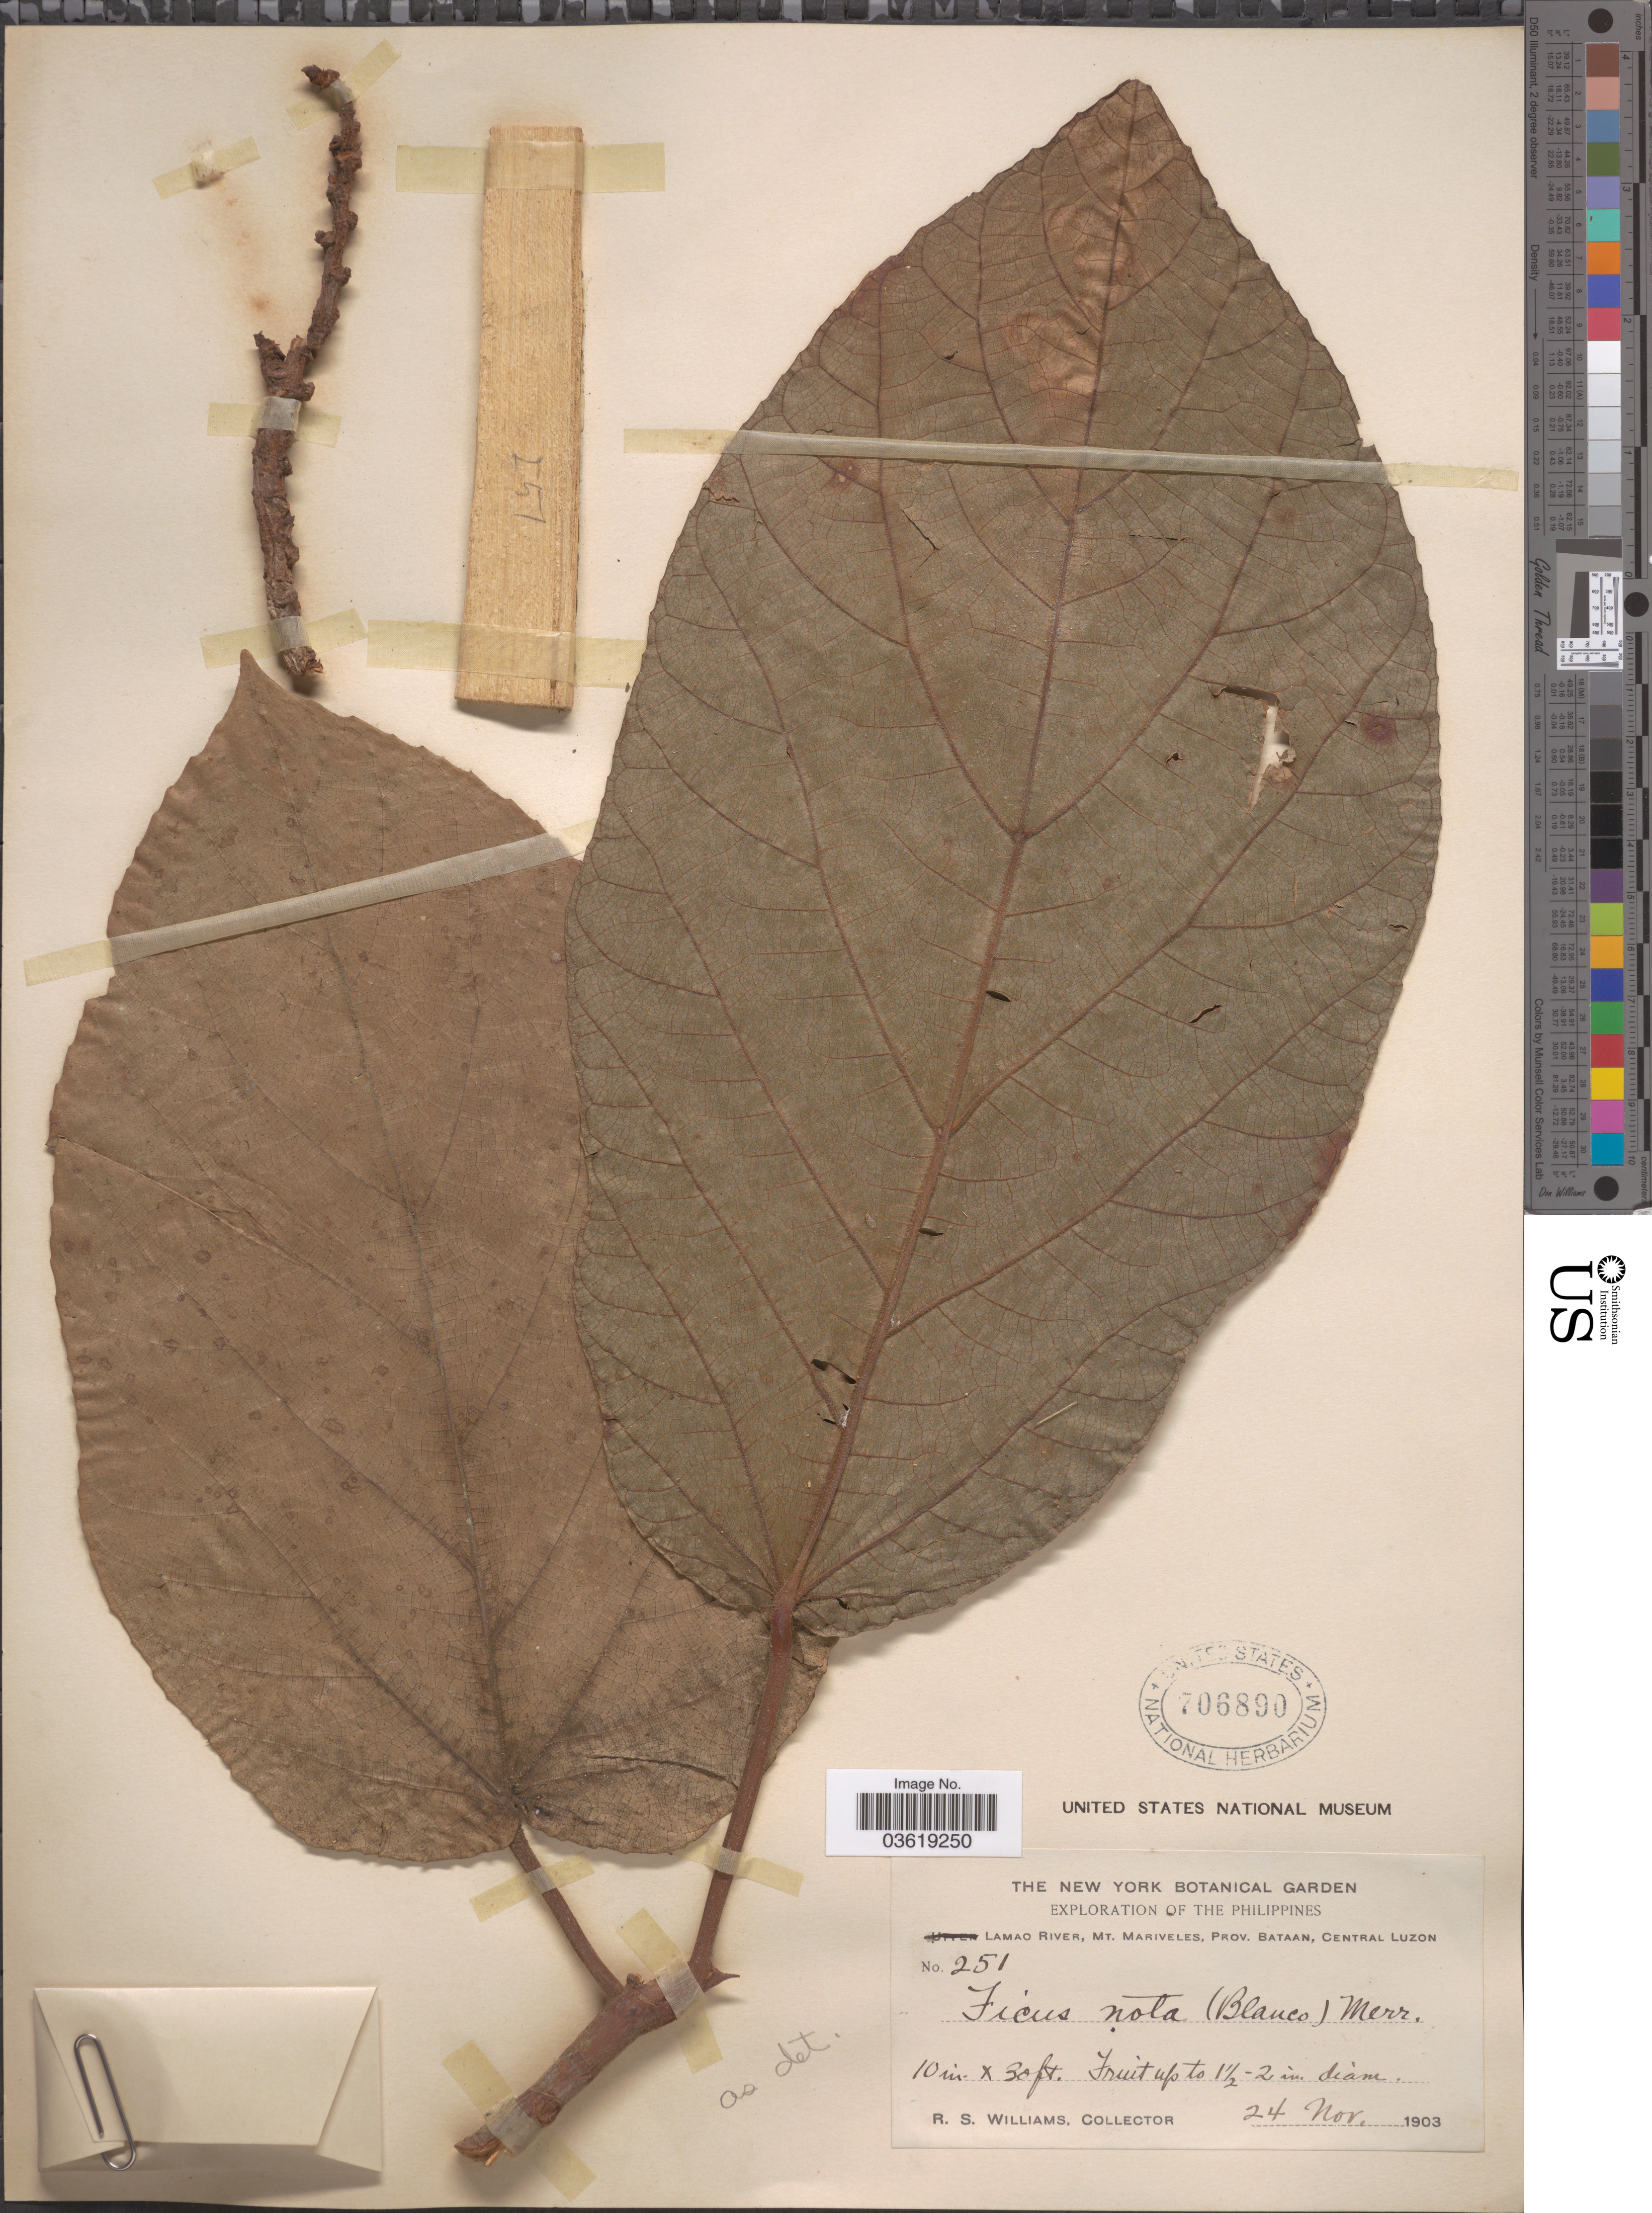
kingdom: Plantae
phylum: Tracheophyta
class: Magnoliopsida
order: Rosales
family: Moraceae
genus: Ficus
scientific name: Ficus nota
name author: (C.E. Blanco) Merr.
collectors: R. S. Williams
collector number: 251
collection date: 1903-11-24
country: Philippines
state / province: Central Luzon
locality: Lamao River, Mt. Mariveles, Prov. Bataan.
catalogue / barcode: US 706890